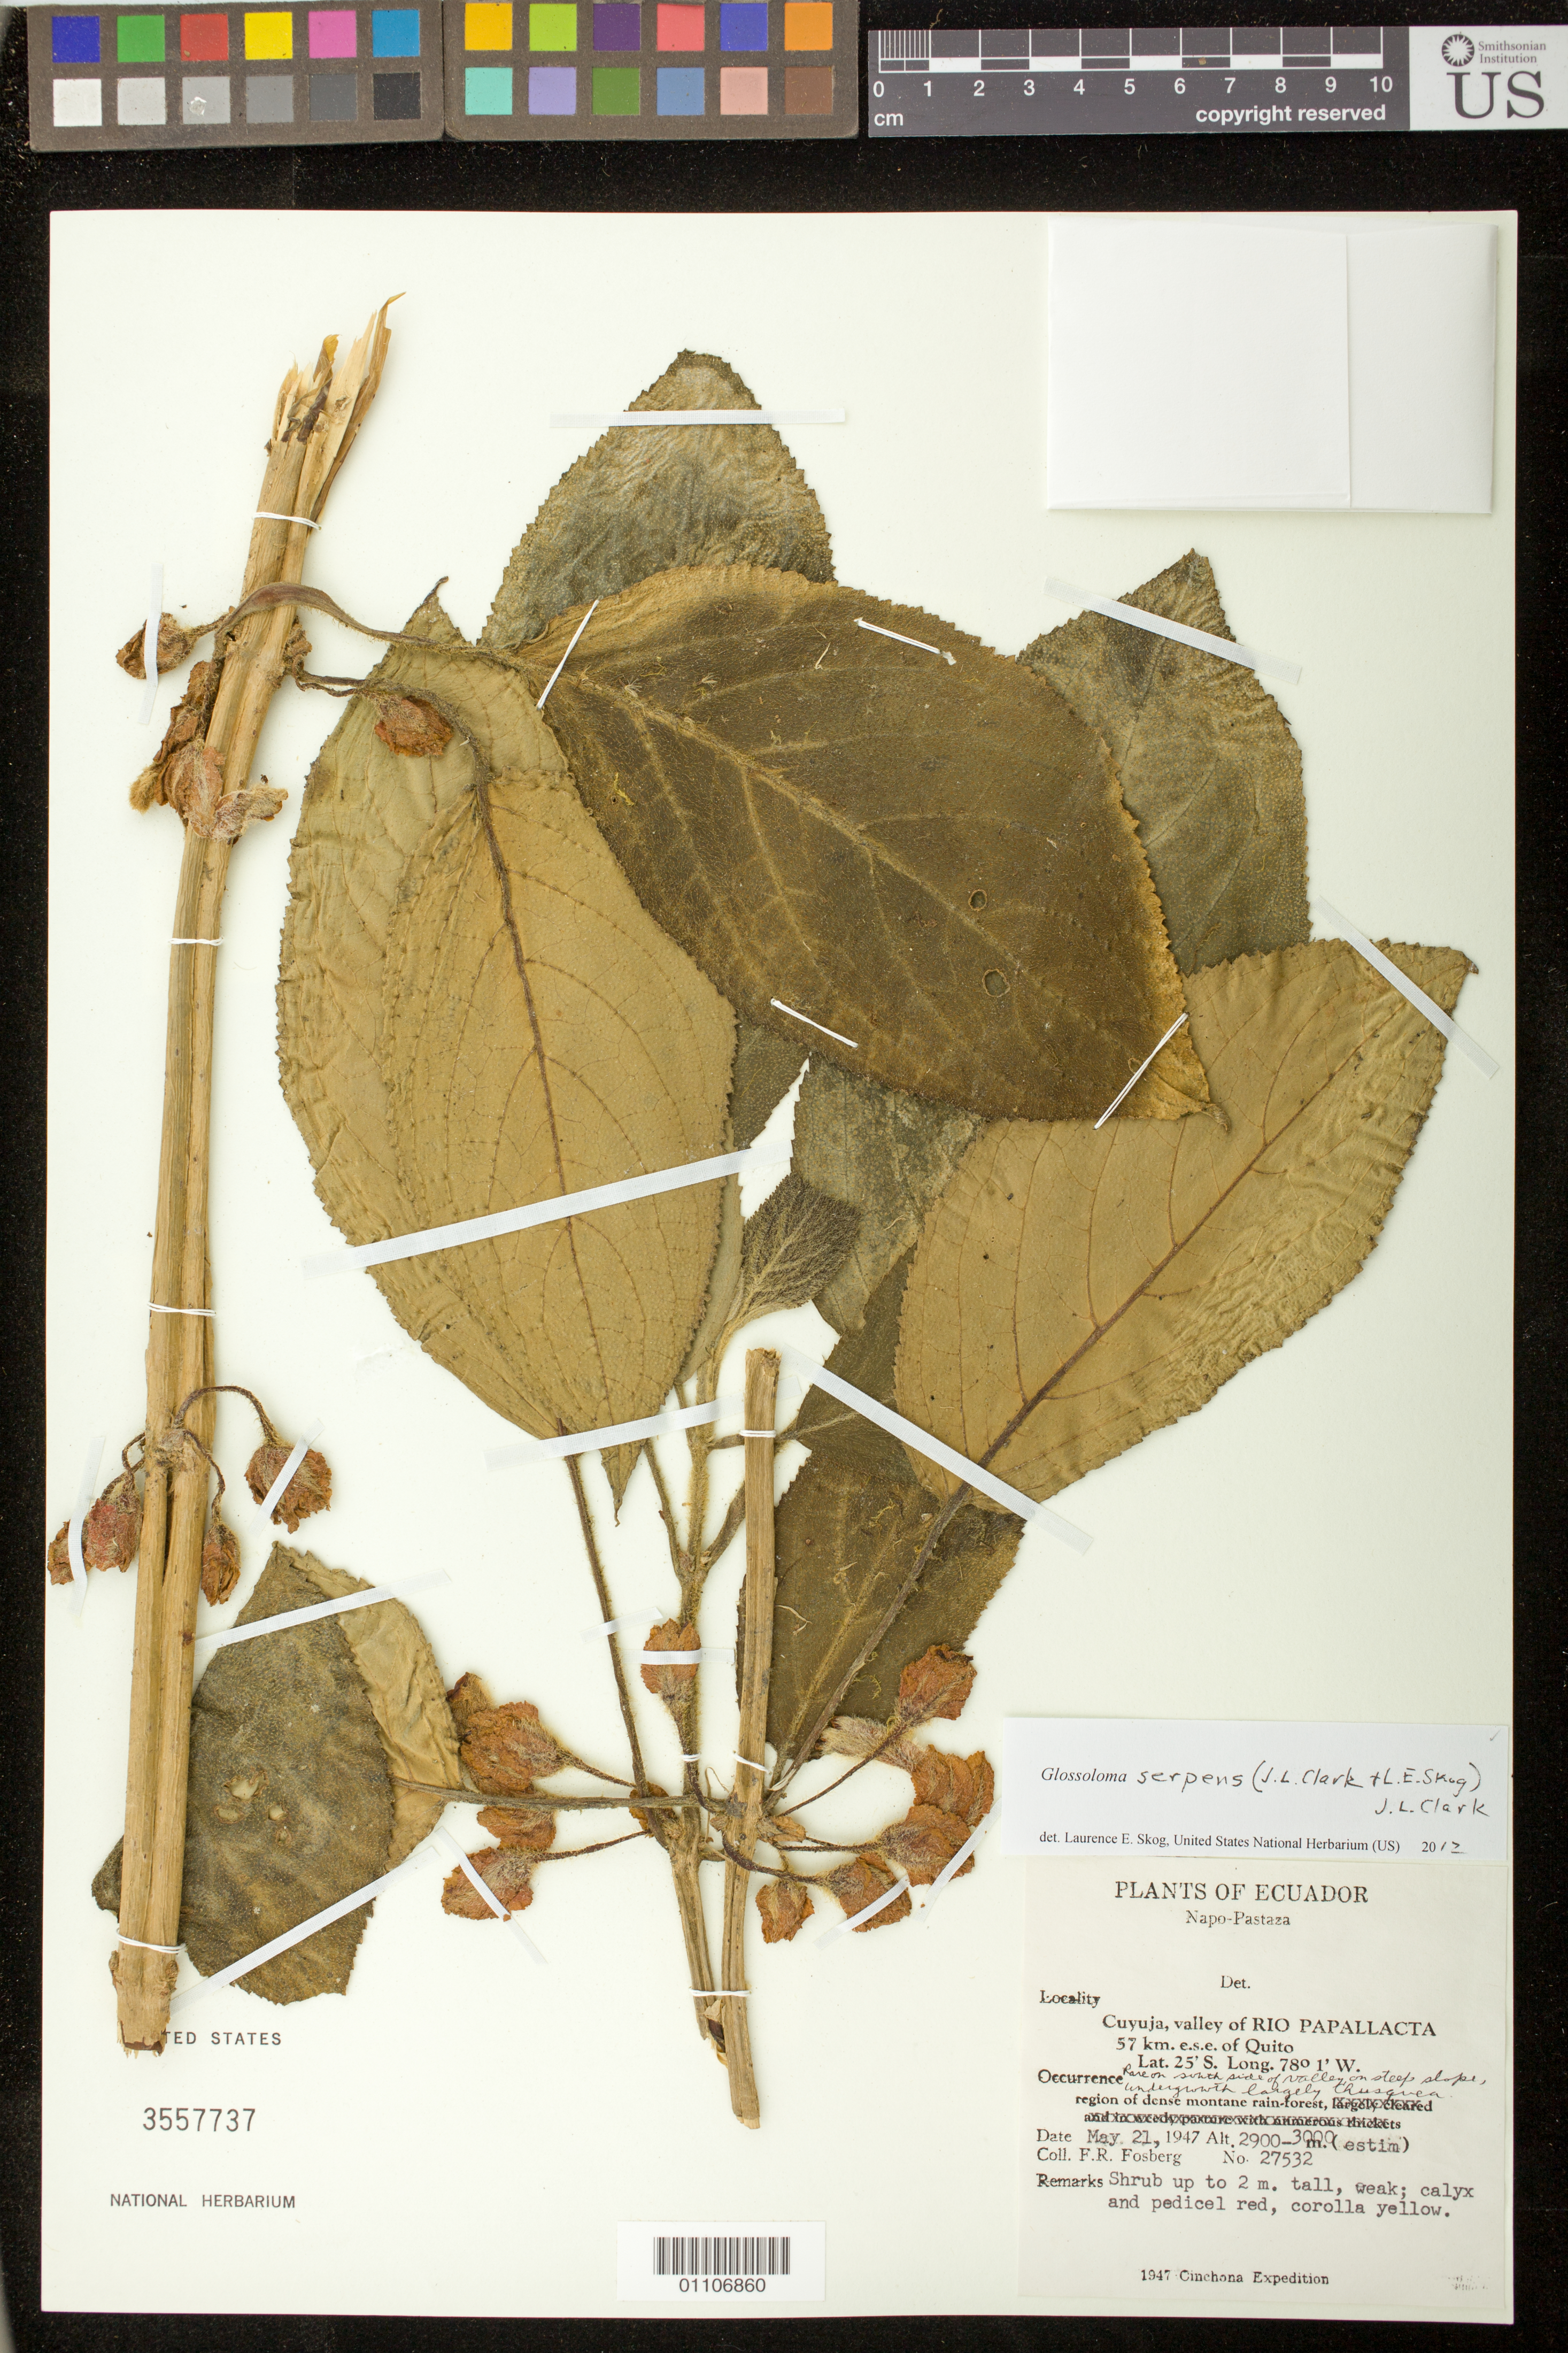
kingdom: Plantae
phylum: Tracheophyta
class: Magnoliopsida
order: Lamiales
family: Gesneriaceae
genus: Glossoloma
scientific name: Glossoloma serpens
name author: (J.L. Clark & L.E. Skog) J.L. Clark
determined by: Skog, Laurence E.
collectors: F. R. Fosberg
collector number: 27532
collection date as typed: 21 May 1947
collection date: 1947-05-21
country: Ecuador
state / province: Napo / Pastaza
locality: Cuyuja, valley of Rio Papallacta, 57 km e.s.e. of Quito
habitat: Rare on S side of valley on steep slope, undergrowth largely Chusquea, region of dense montane rain-forest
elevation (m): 2900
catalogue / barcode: US 3557737